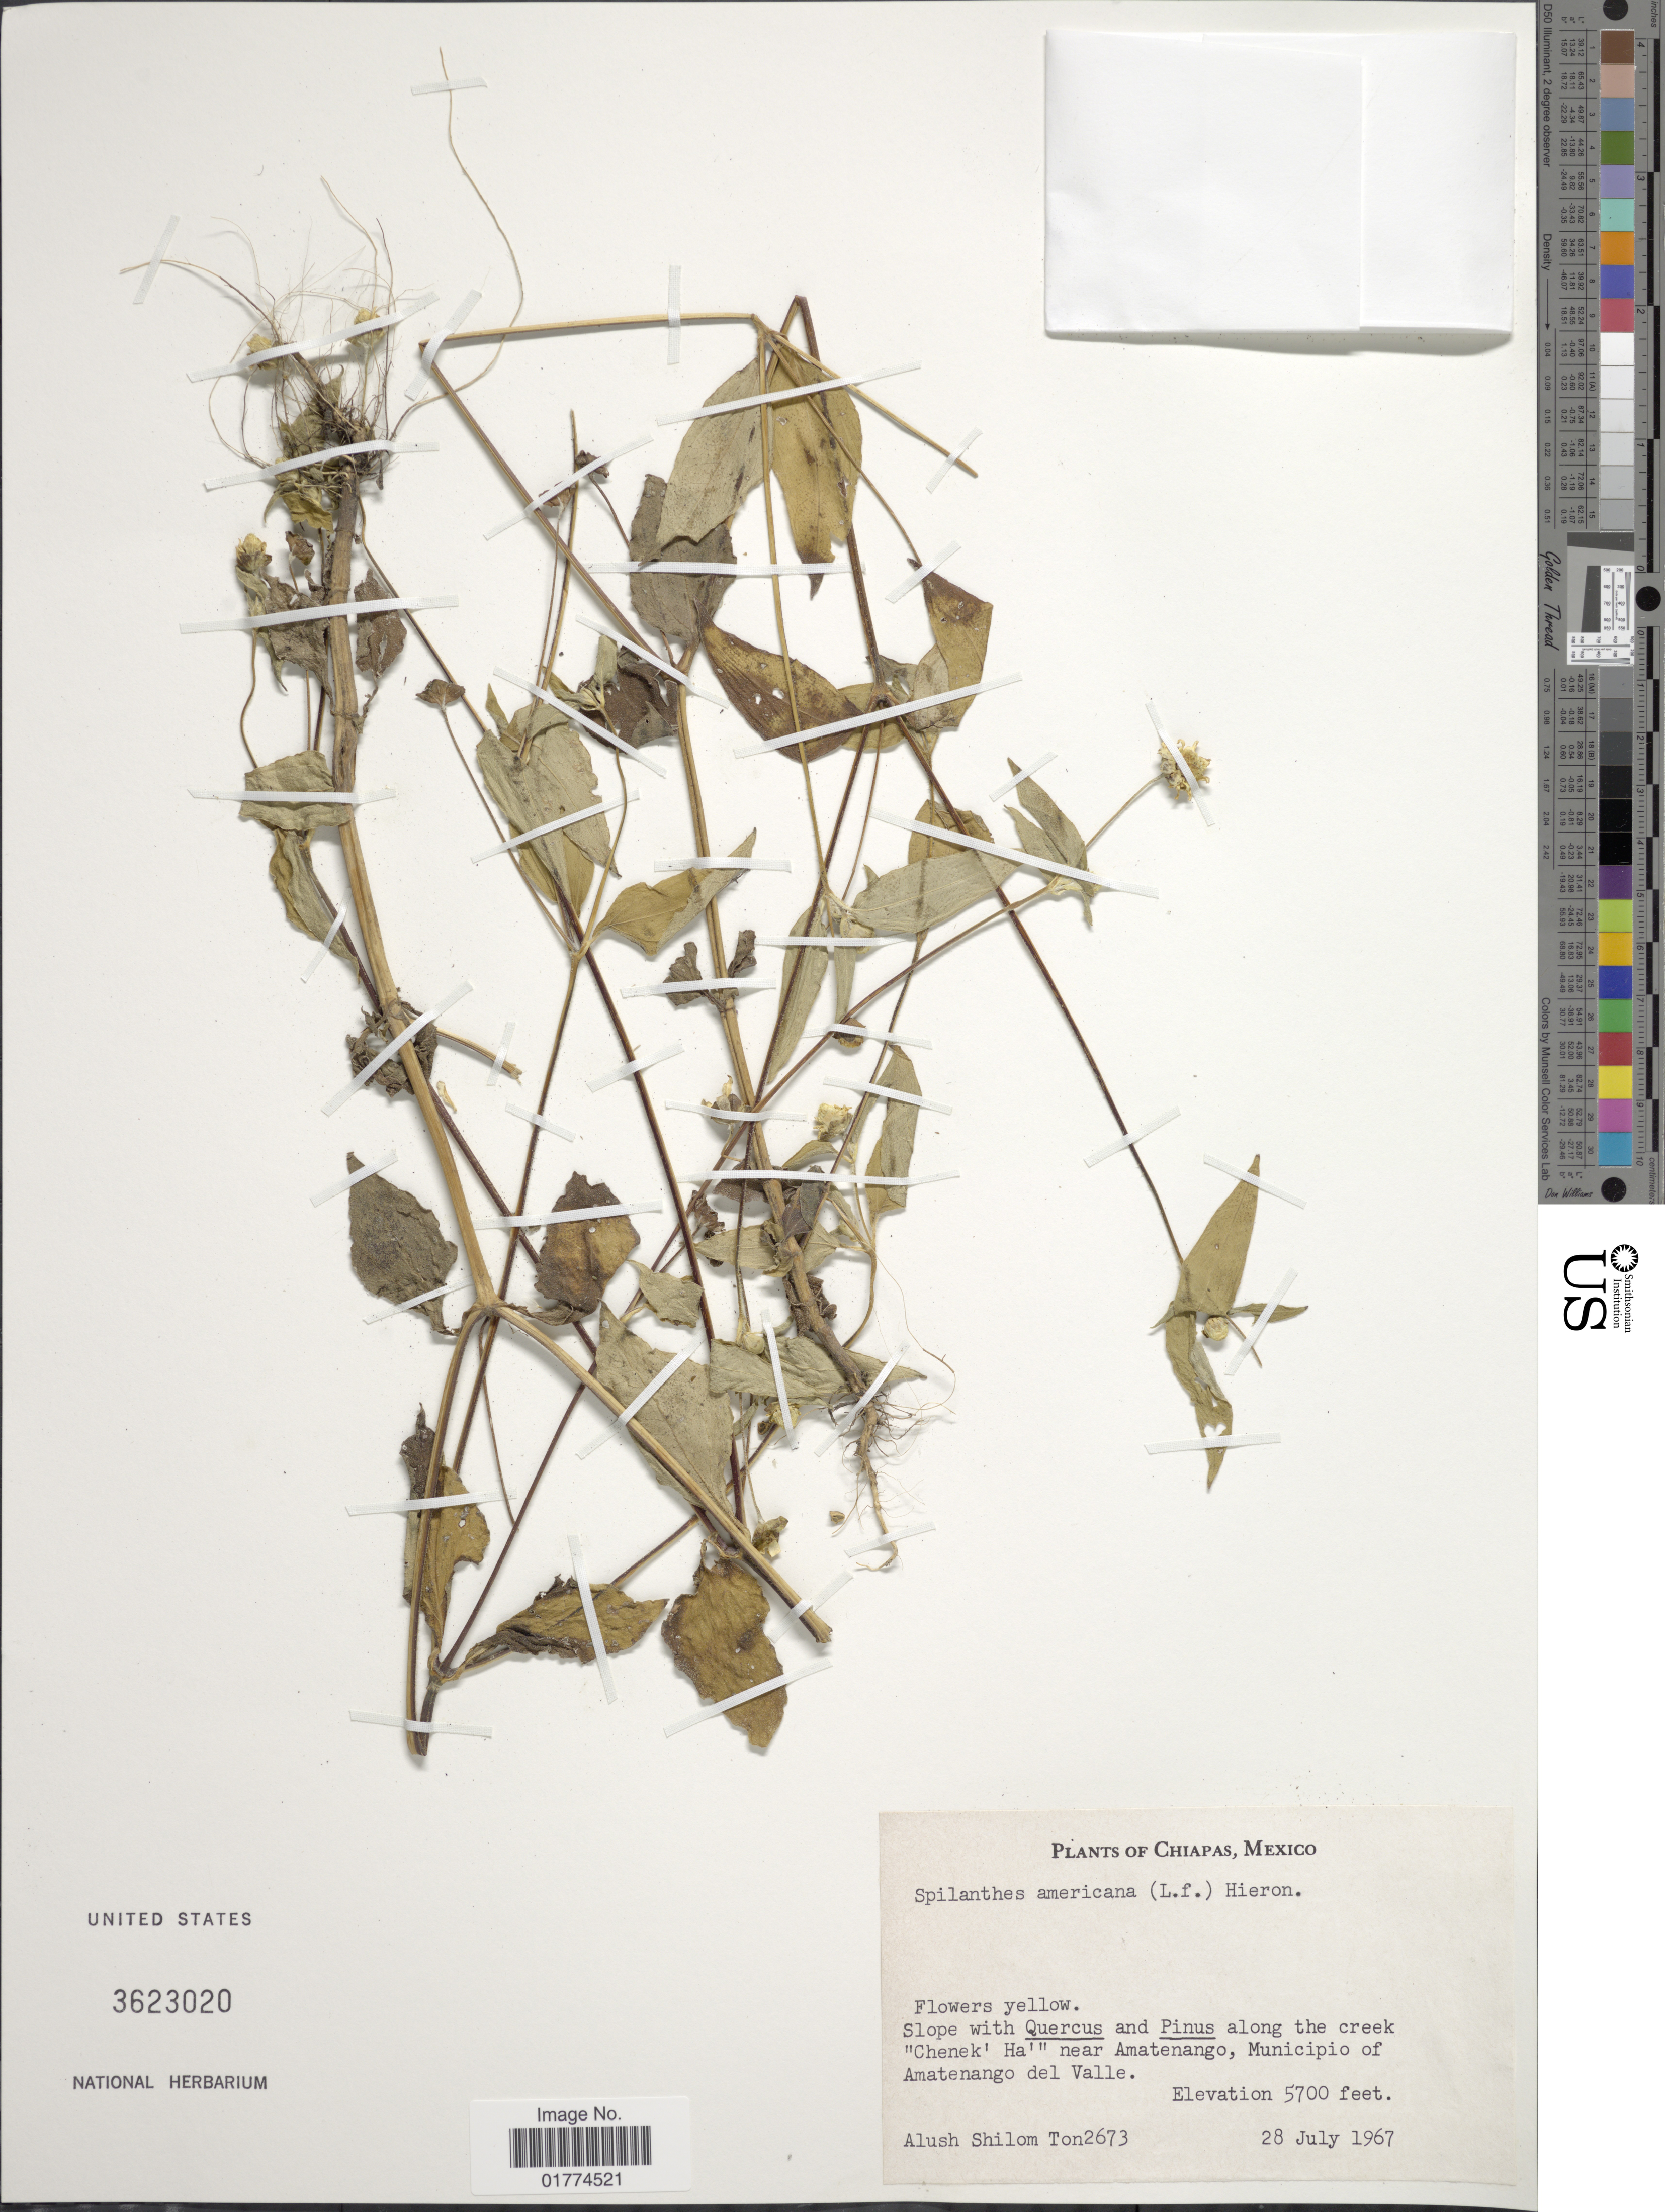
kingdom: Plantae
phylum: Tracheophyta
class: Magnoliopsida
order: Asterales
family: Asteraceae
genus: Spilanthes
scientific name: Spilanthes americana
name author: Hieron.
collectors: A. M. Ton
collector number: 2673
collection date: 1967-07-28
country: Mexico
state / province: Chiapas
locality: Along the creek "Chenek' Ha'" near Amatenango, Municipio of Amatenango del Valle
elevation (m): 1737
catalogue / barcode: US 3623020